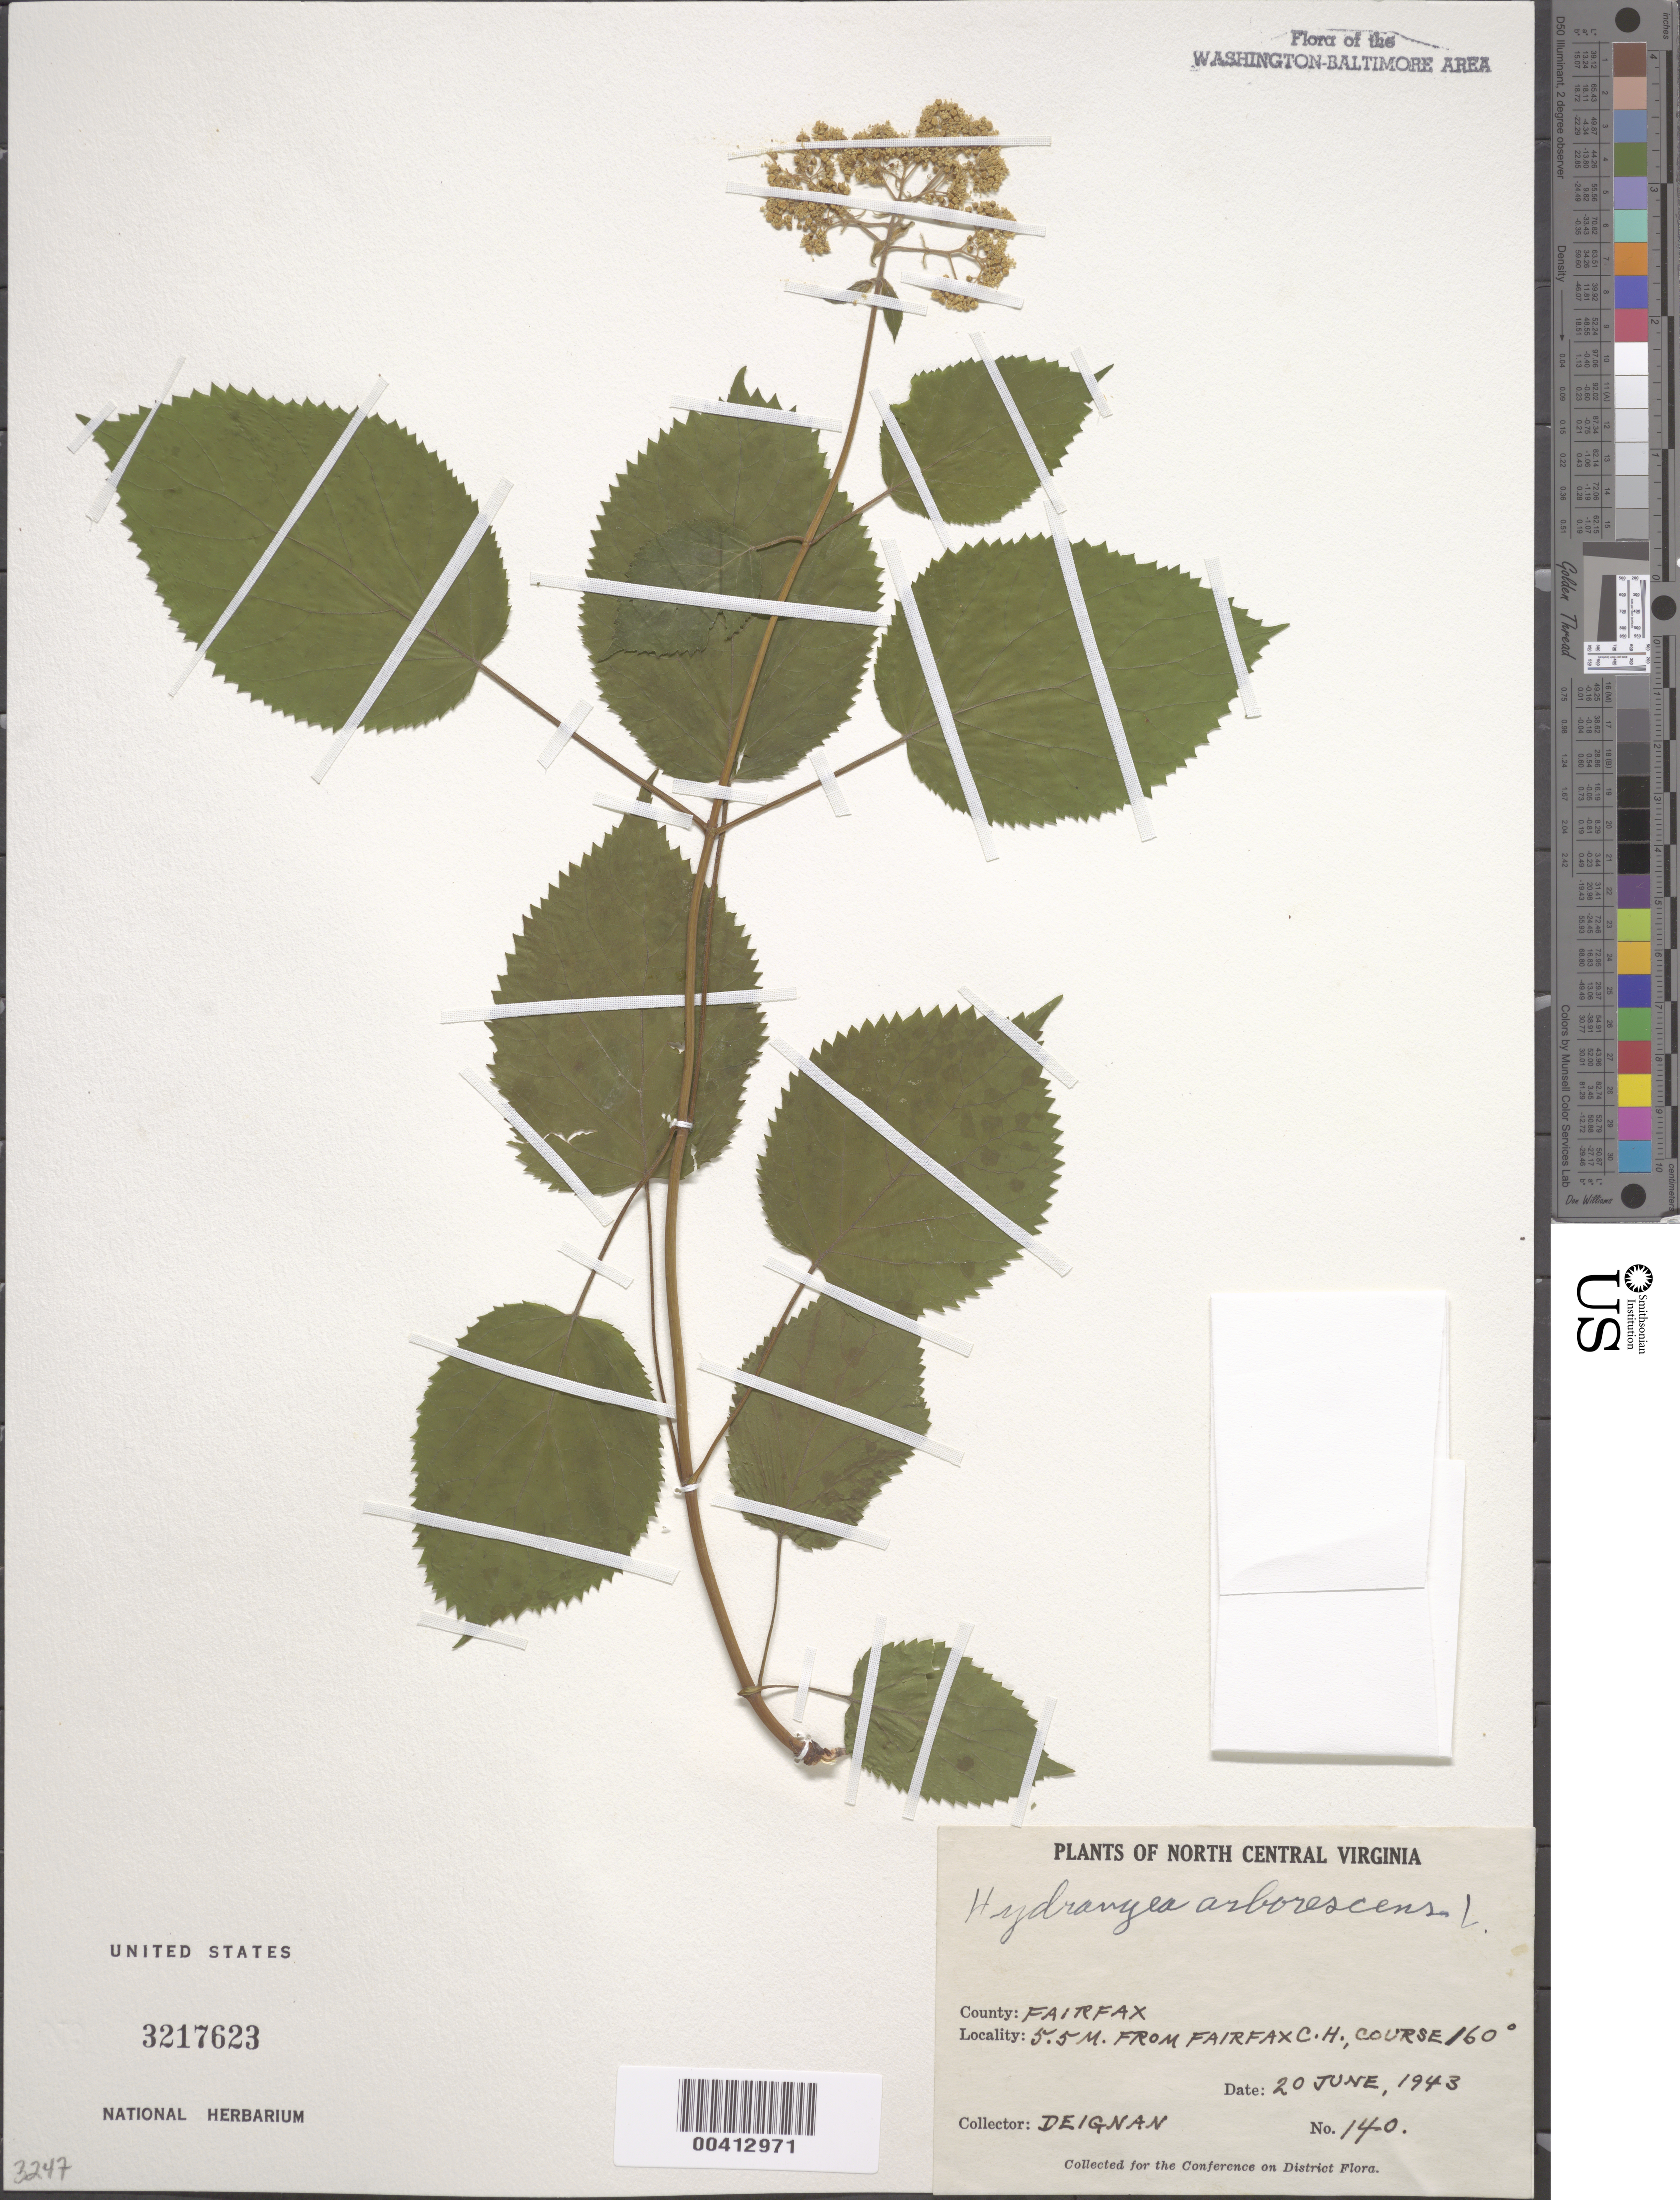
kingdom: Plantae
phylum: Tracheophyta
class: Magnoliopsida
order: Cornales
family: Hydrangeaceae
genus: Hydrangea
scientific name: Hydrangea arborescens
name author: L.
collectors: H. Deignan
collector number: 140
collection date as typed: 20 Jun 1943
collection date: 1943-06-20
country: United States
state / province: Virginia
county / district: Fairfax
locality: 5.5 Mi from Fairfax County Courthouse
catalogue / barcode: US 3217623